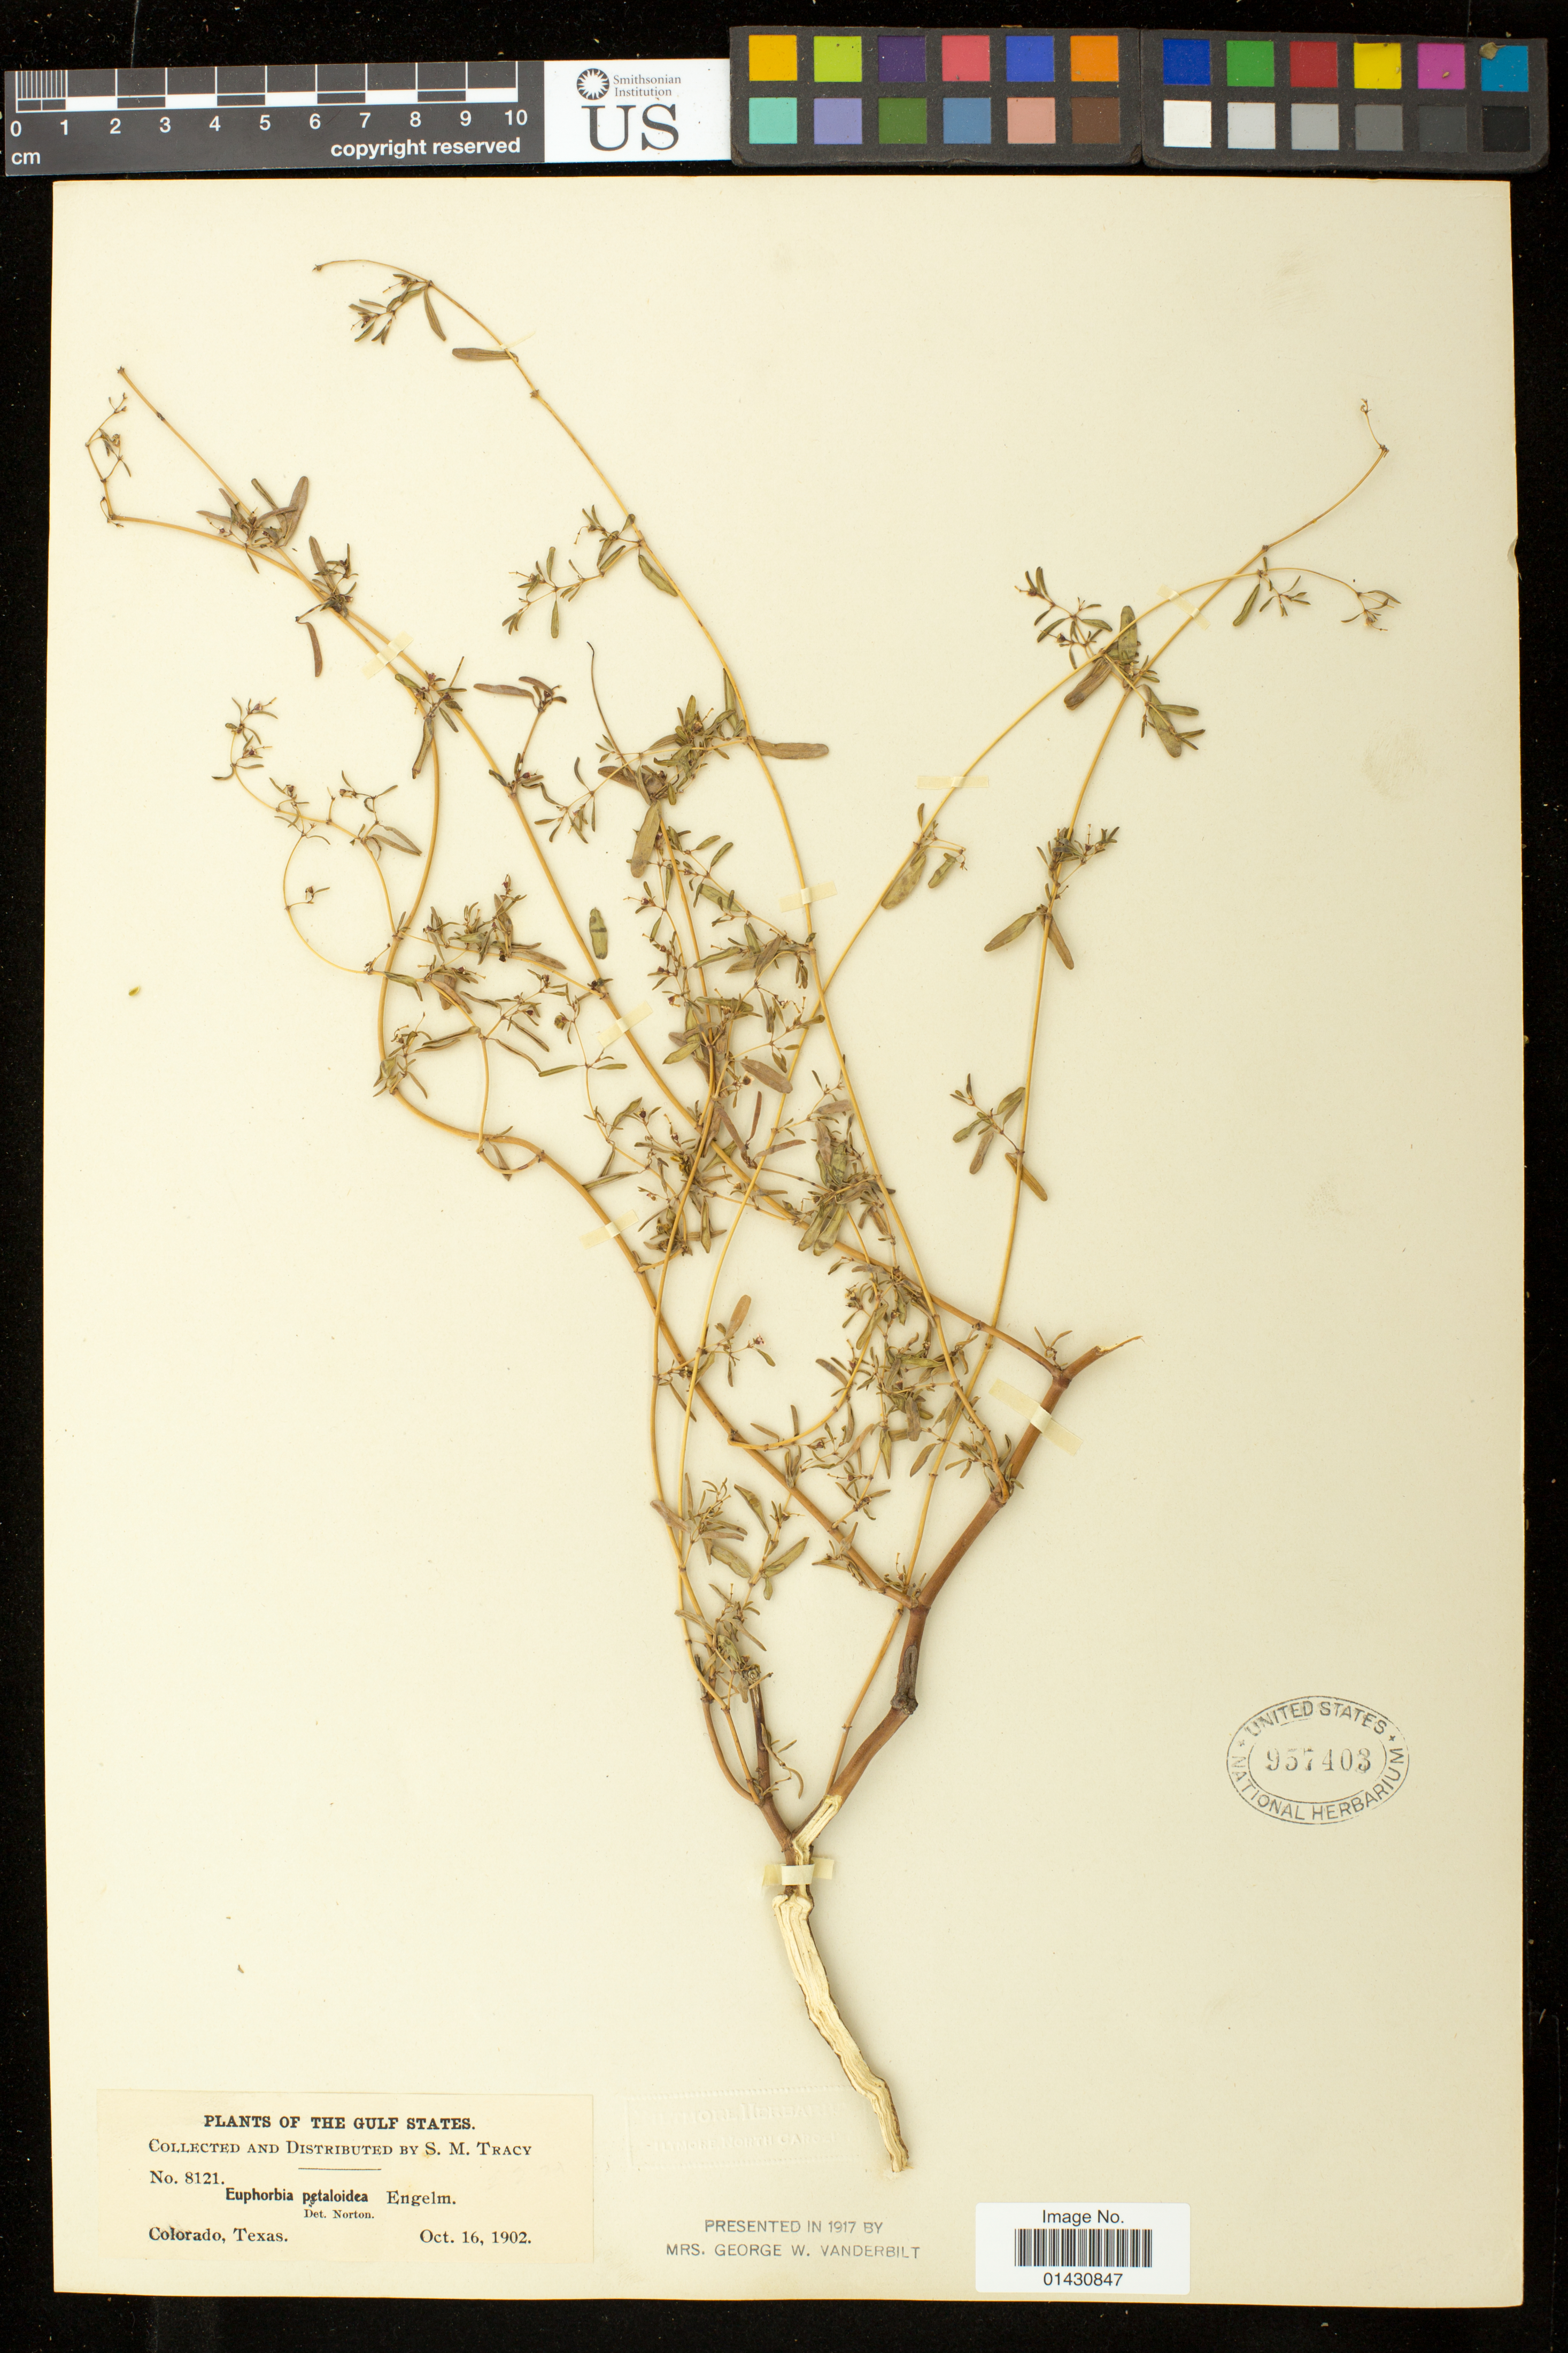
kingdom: Plantae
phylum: Tracheophyta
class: Magnoliopsida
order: Malpighiales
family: Euphorbiaceae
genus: Euphorbia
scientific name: Euphorbia missurica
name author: Raf.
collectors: S. M. Tracy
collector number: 8121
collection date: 1902-10-16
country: United States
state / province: Texas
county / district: Colorado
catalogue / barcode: US 957403